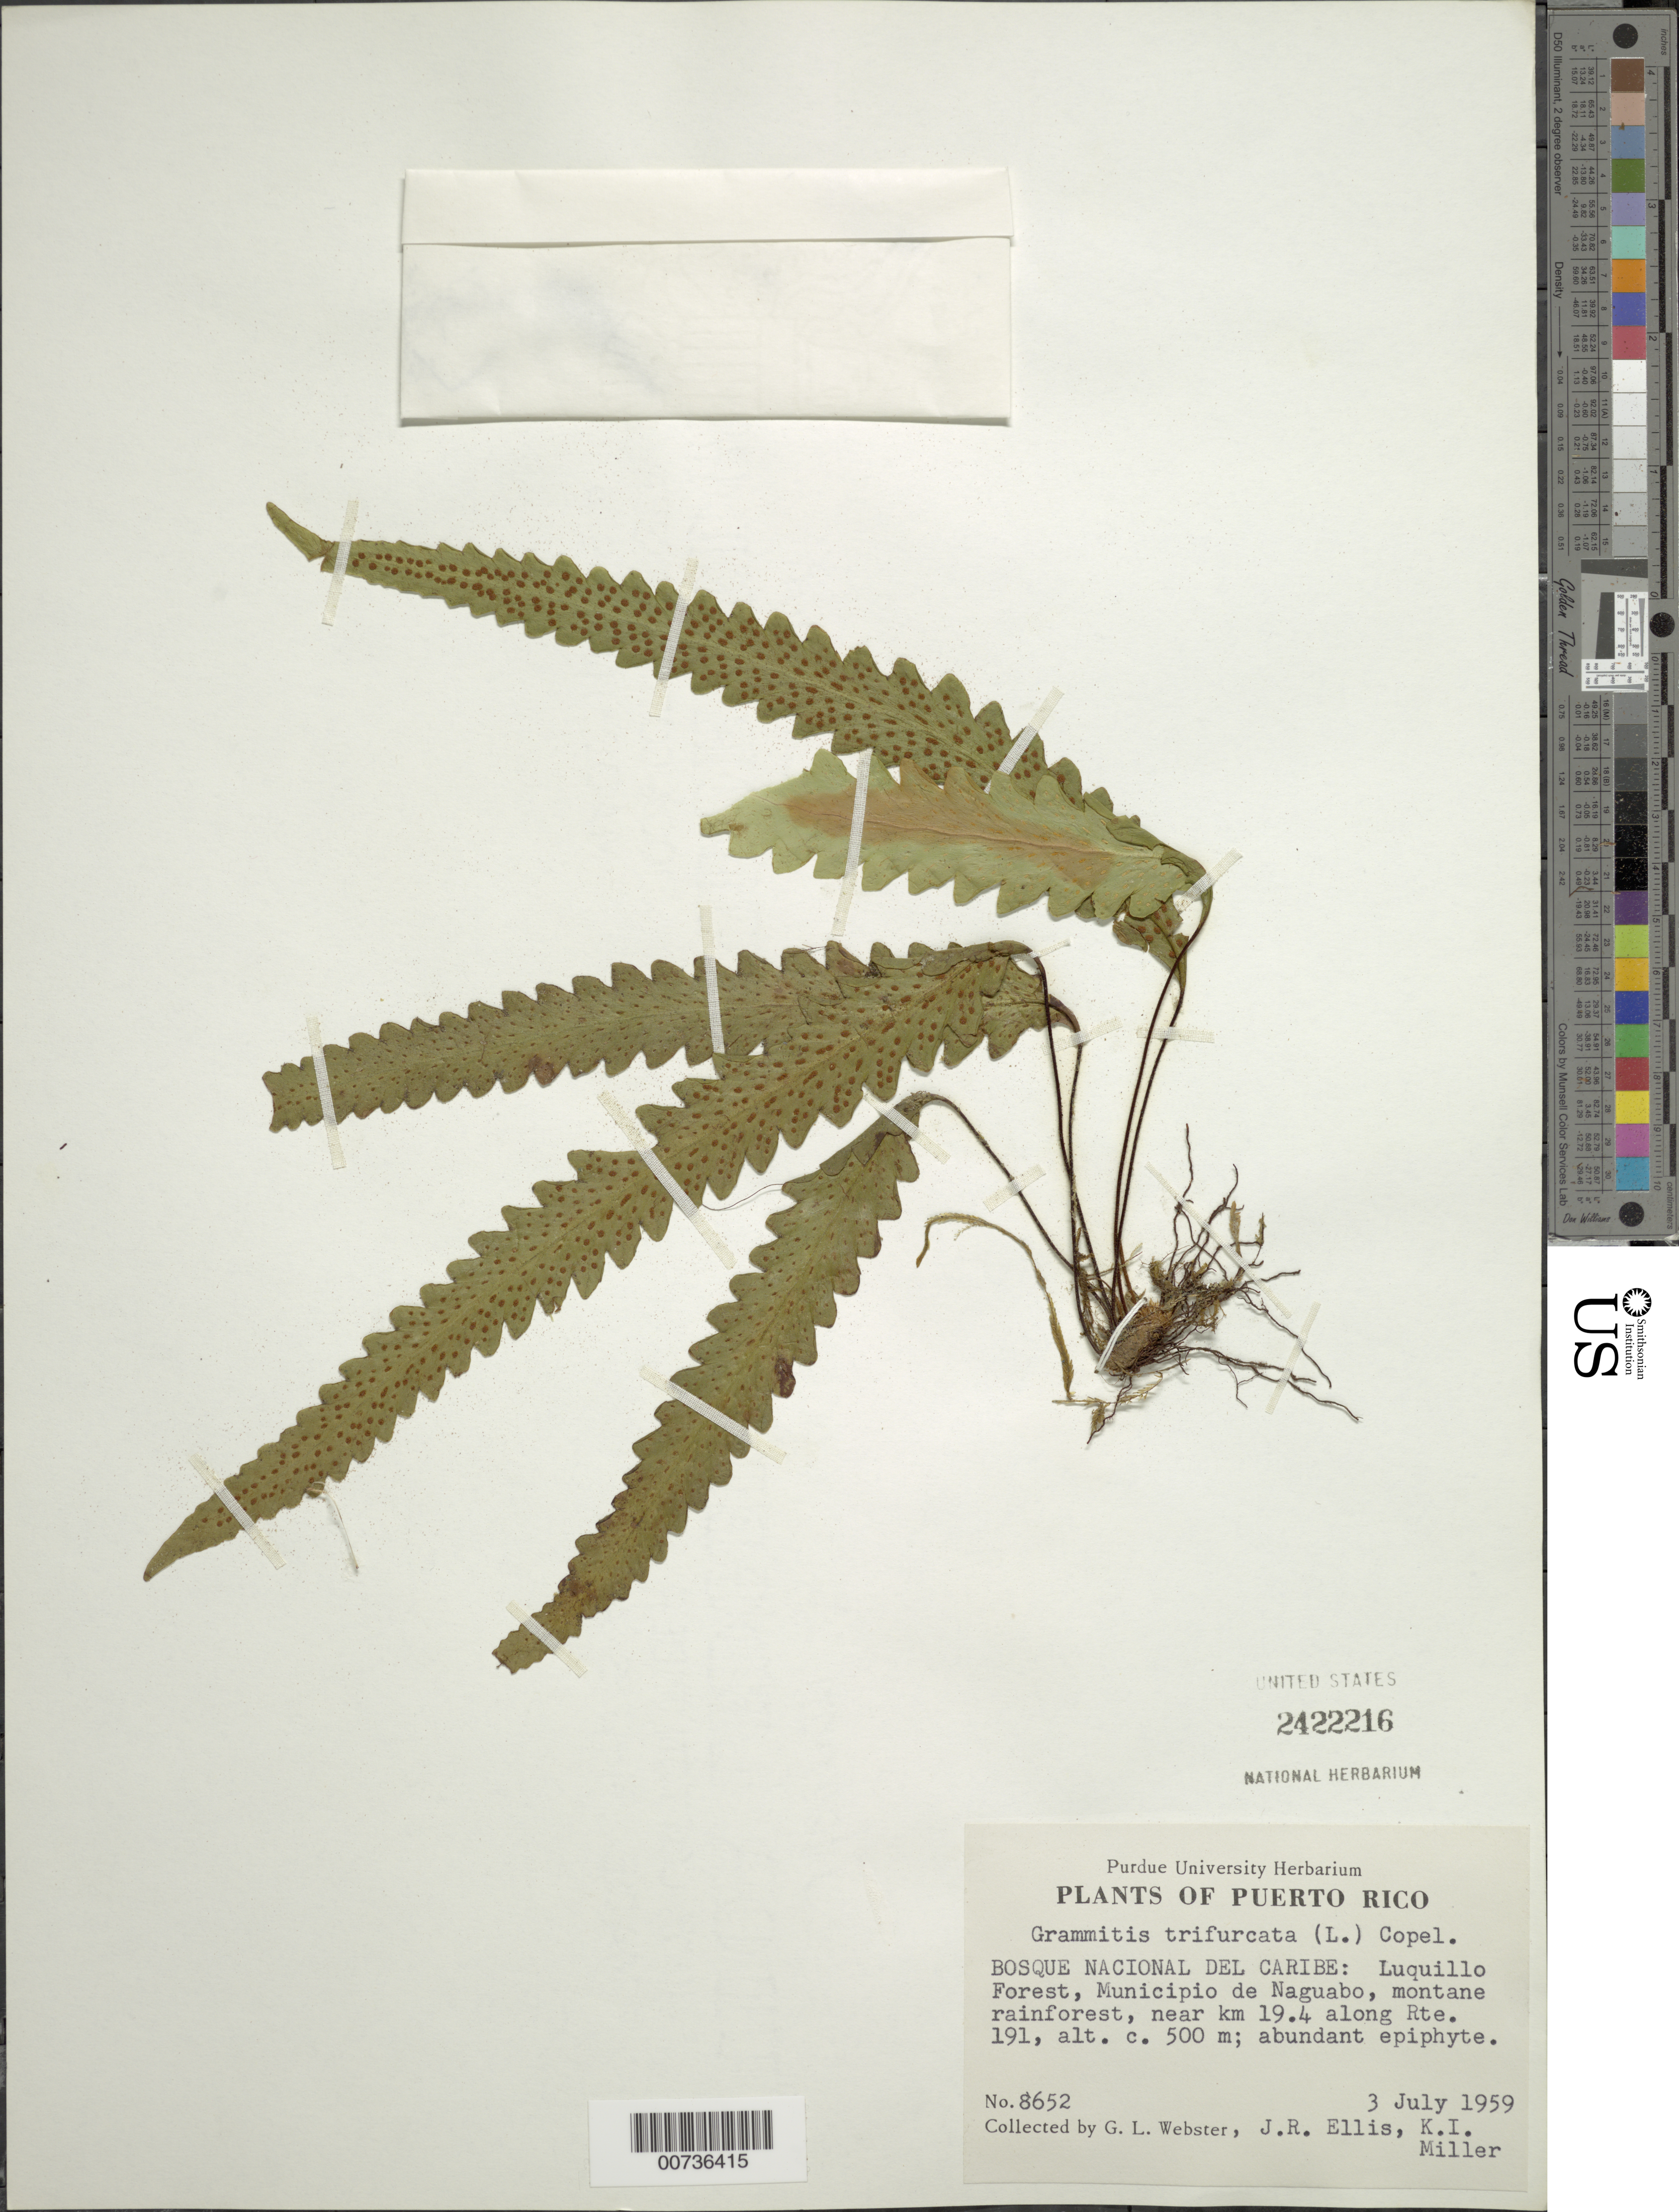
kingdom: Plantae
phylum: Tracheophyta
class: Polypodiopsida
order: Polypodiales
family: Polypodiaceae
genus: Enterosora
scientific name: Enterosora trifurcata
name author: (L.) L.E. Bishop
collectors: G. L. Webster, J. R. Ellis & K. I. Miller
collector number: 8652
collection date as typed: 03 Jul 1959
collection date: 1959-07-03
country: Puerto Rico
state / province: Naguabo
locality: Bosque Nacional del Caribe: Luquillo Forest, Municipio Naguabo, montane rainforest, near km 19.4 along Rte. 191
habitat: Abundant epiphyte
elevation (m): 500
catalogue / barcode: US 2422216